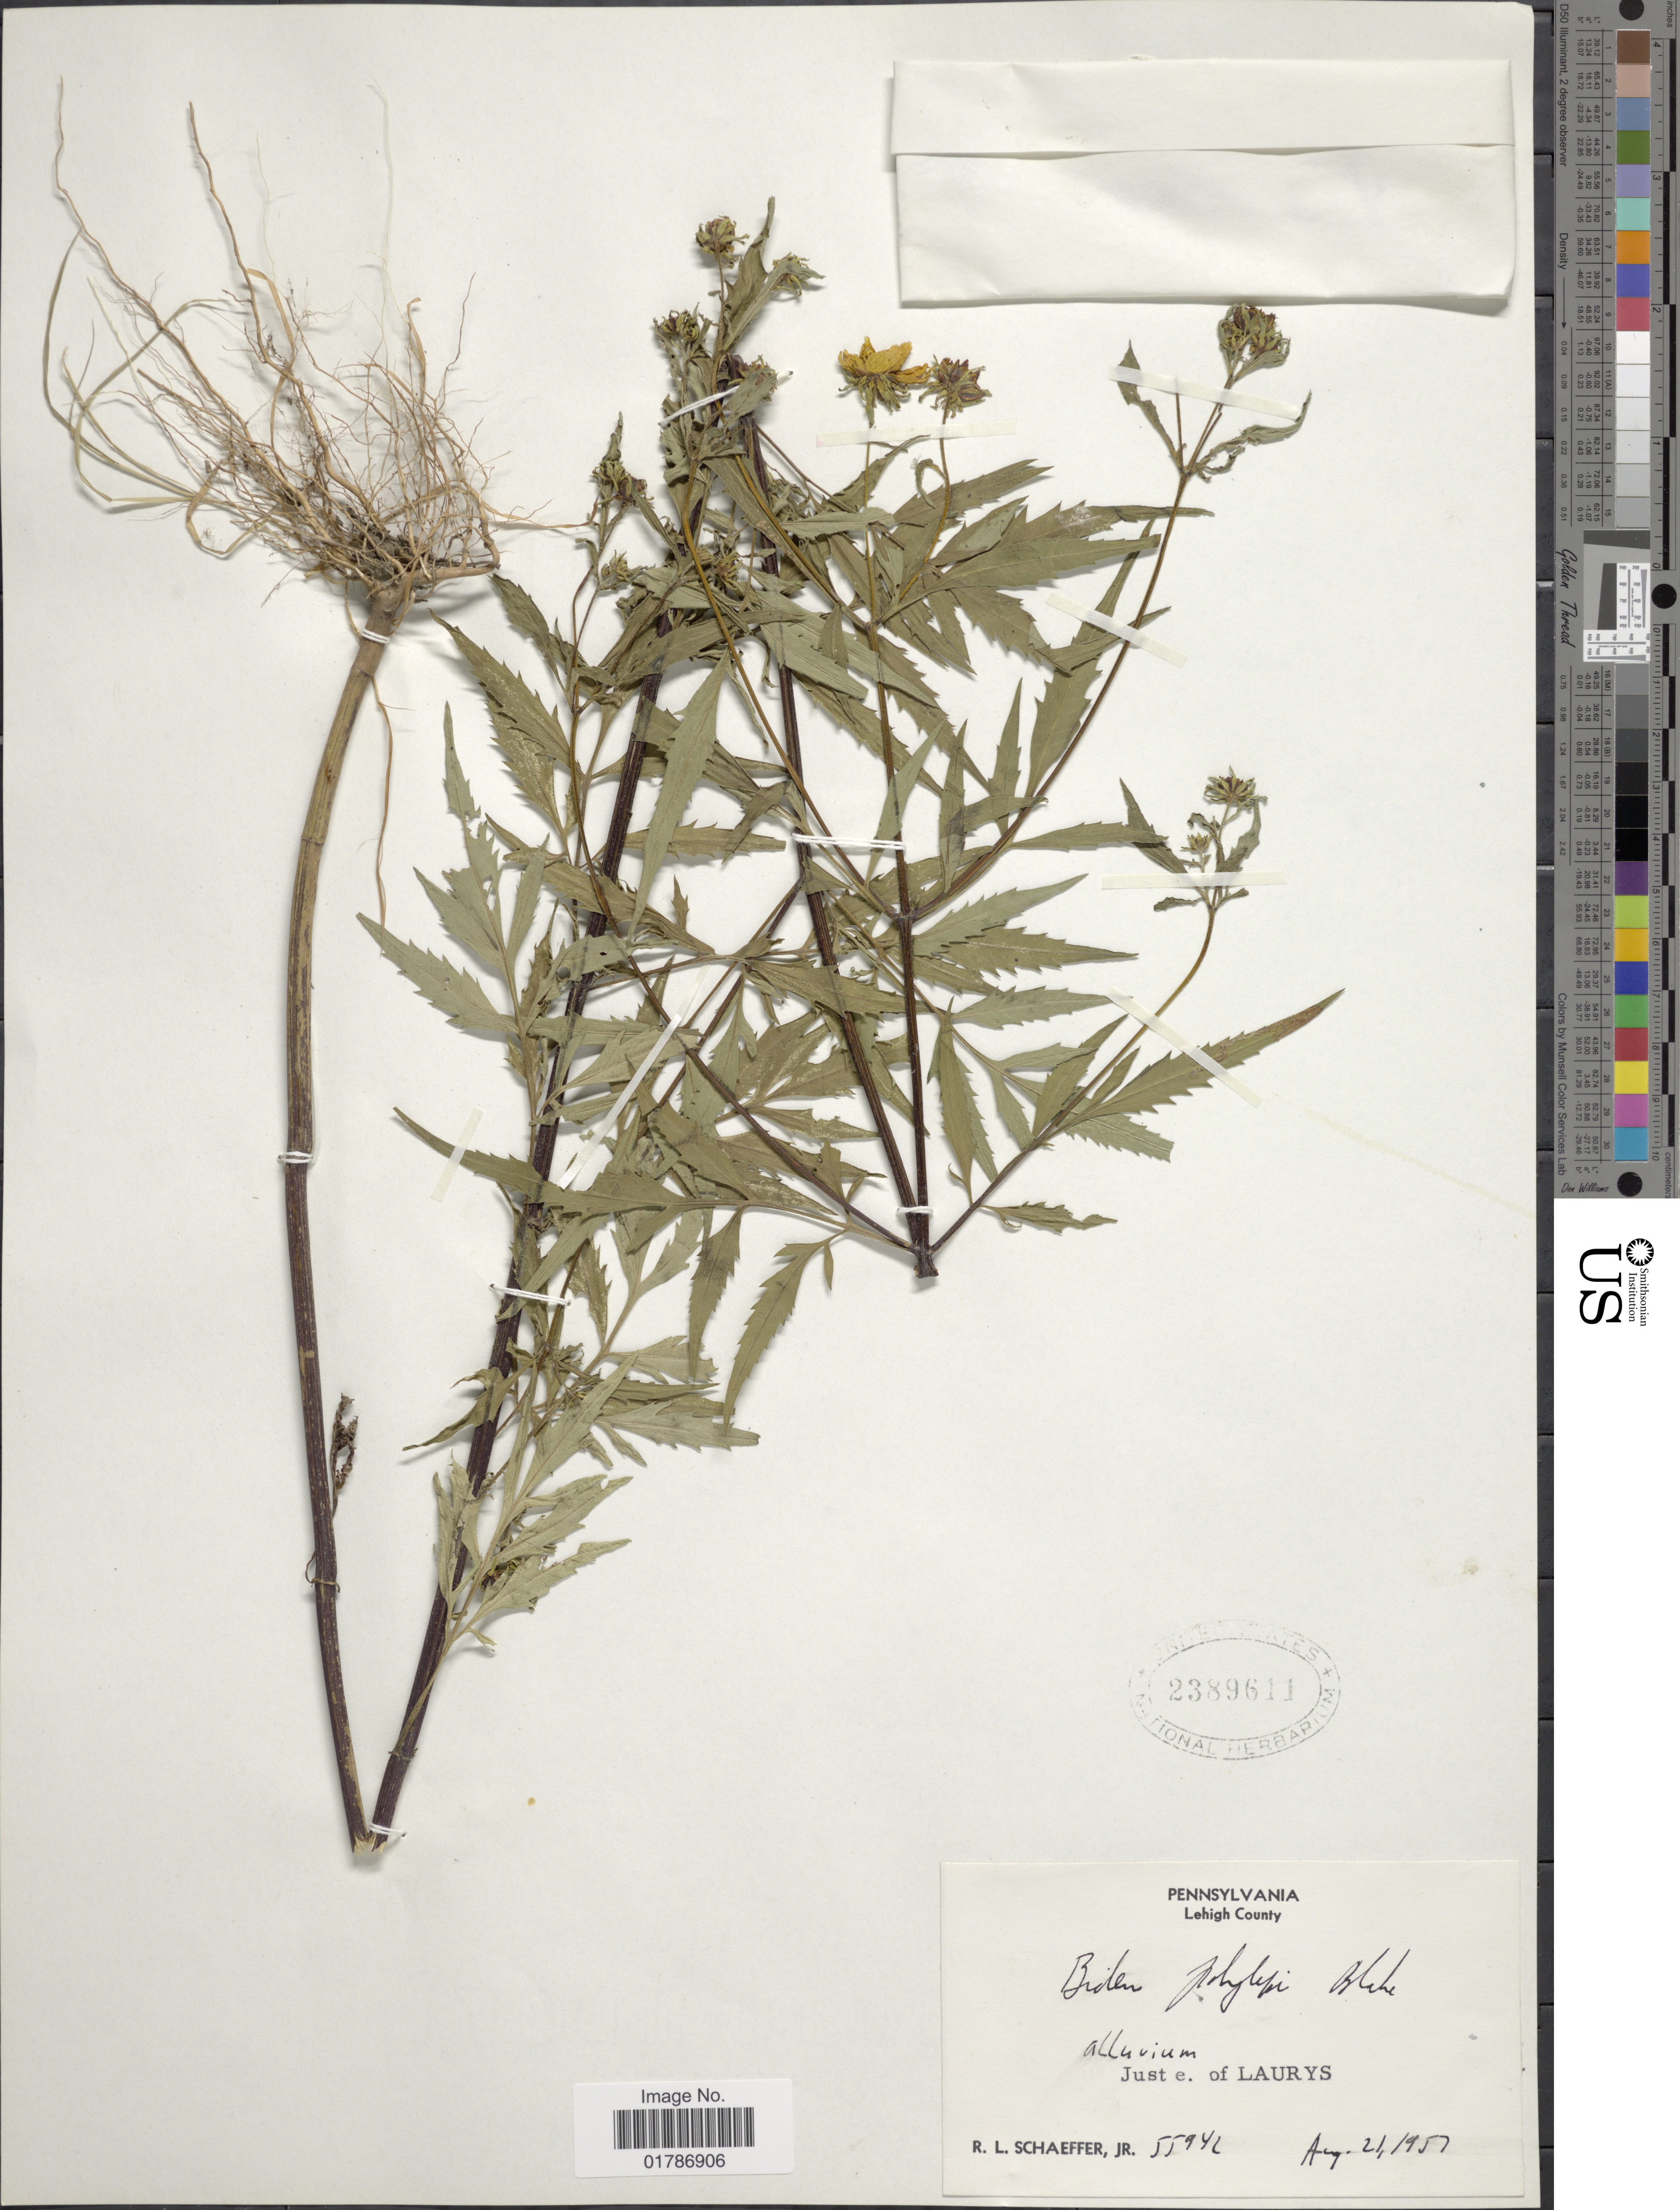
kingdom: Plantae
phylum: Tracheophyta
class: Magnoliopsida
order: Asterales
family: Asteraceae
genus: Bidens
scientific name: Bidens polylepis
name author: S.F. Blake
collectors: R. L. Schaeffer Jr.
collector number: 55942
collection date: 1957-08-21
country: United States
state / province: Pennsylvania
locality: Lehigh County, Just e. of Laurys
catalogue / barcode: US 2389611